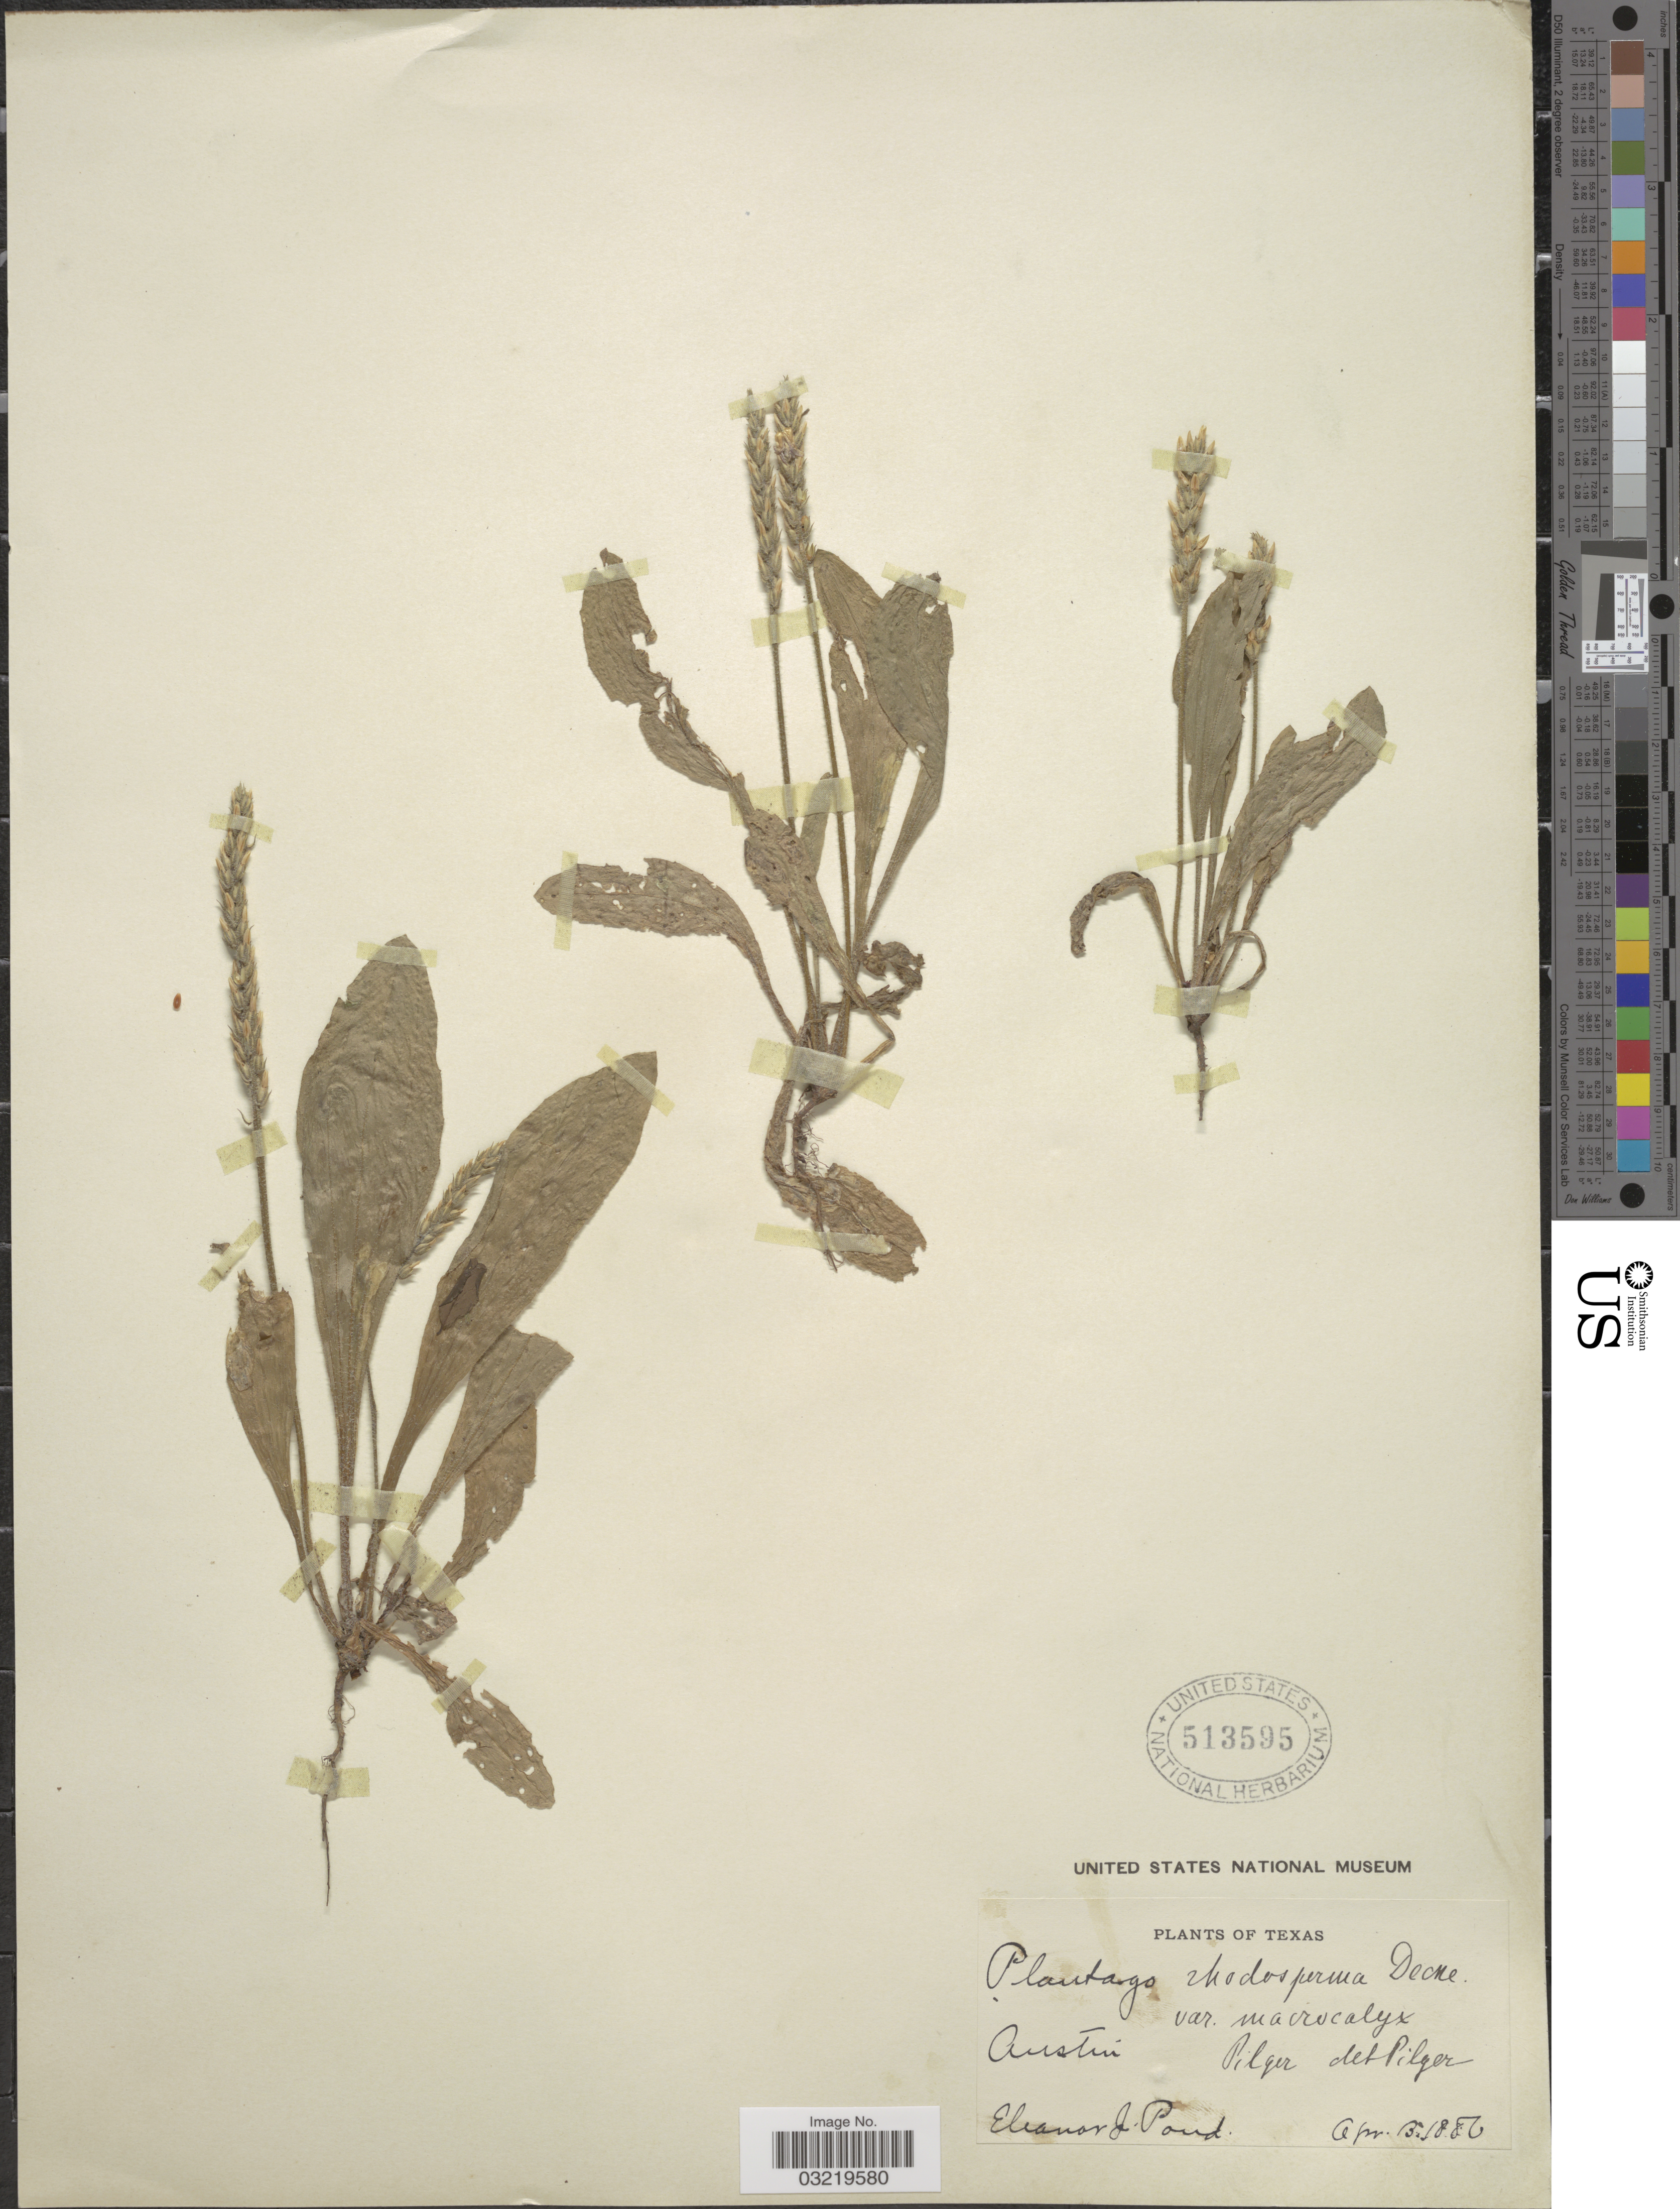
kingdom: Plantae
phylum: Tracheophyta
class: Magnoliopsida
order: Lamiales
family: Plantaginaceae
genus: Plantago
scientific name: Plantago rhodosperma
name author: Decne.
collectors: E. Pond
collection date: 1886-04-13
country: United States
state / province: Texas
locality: Austin.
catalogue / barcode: US 513595